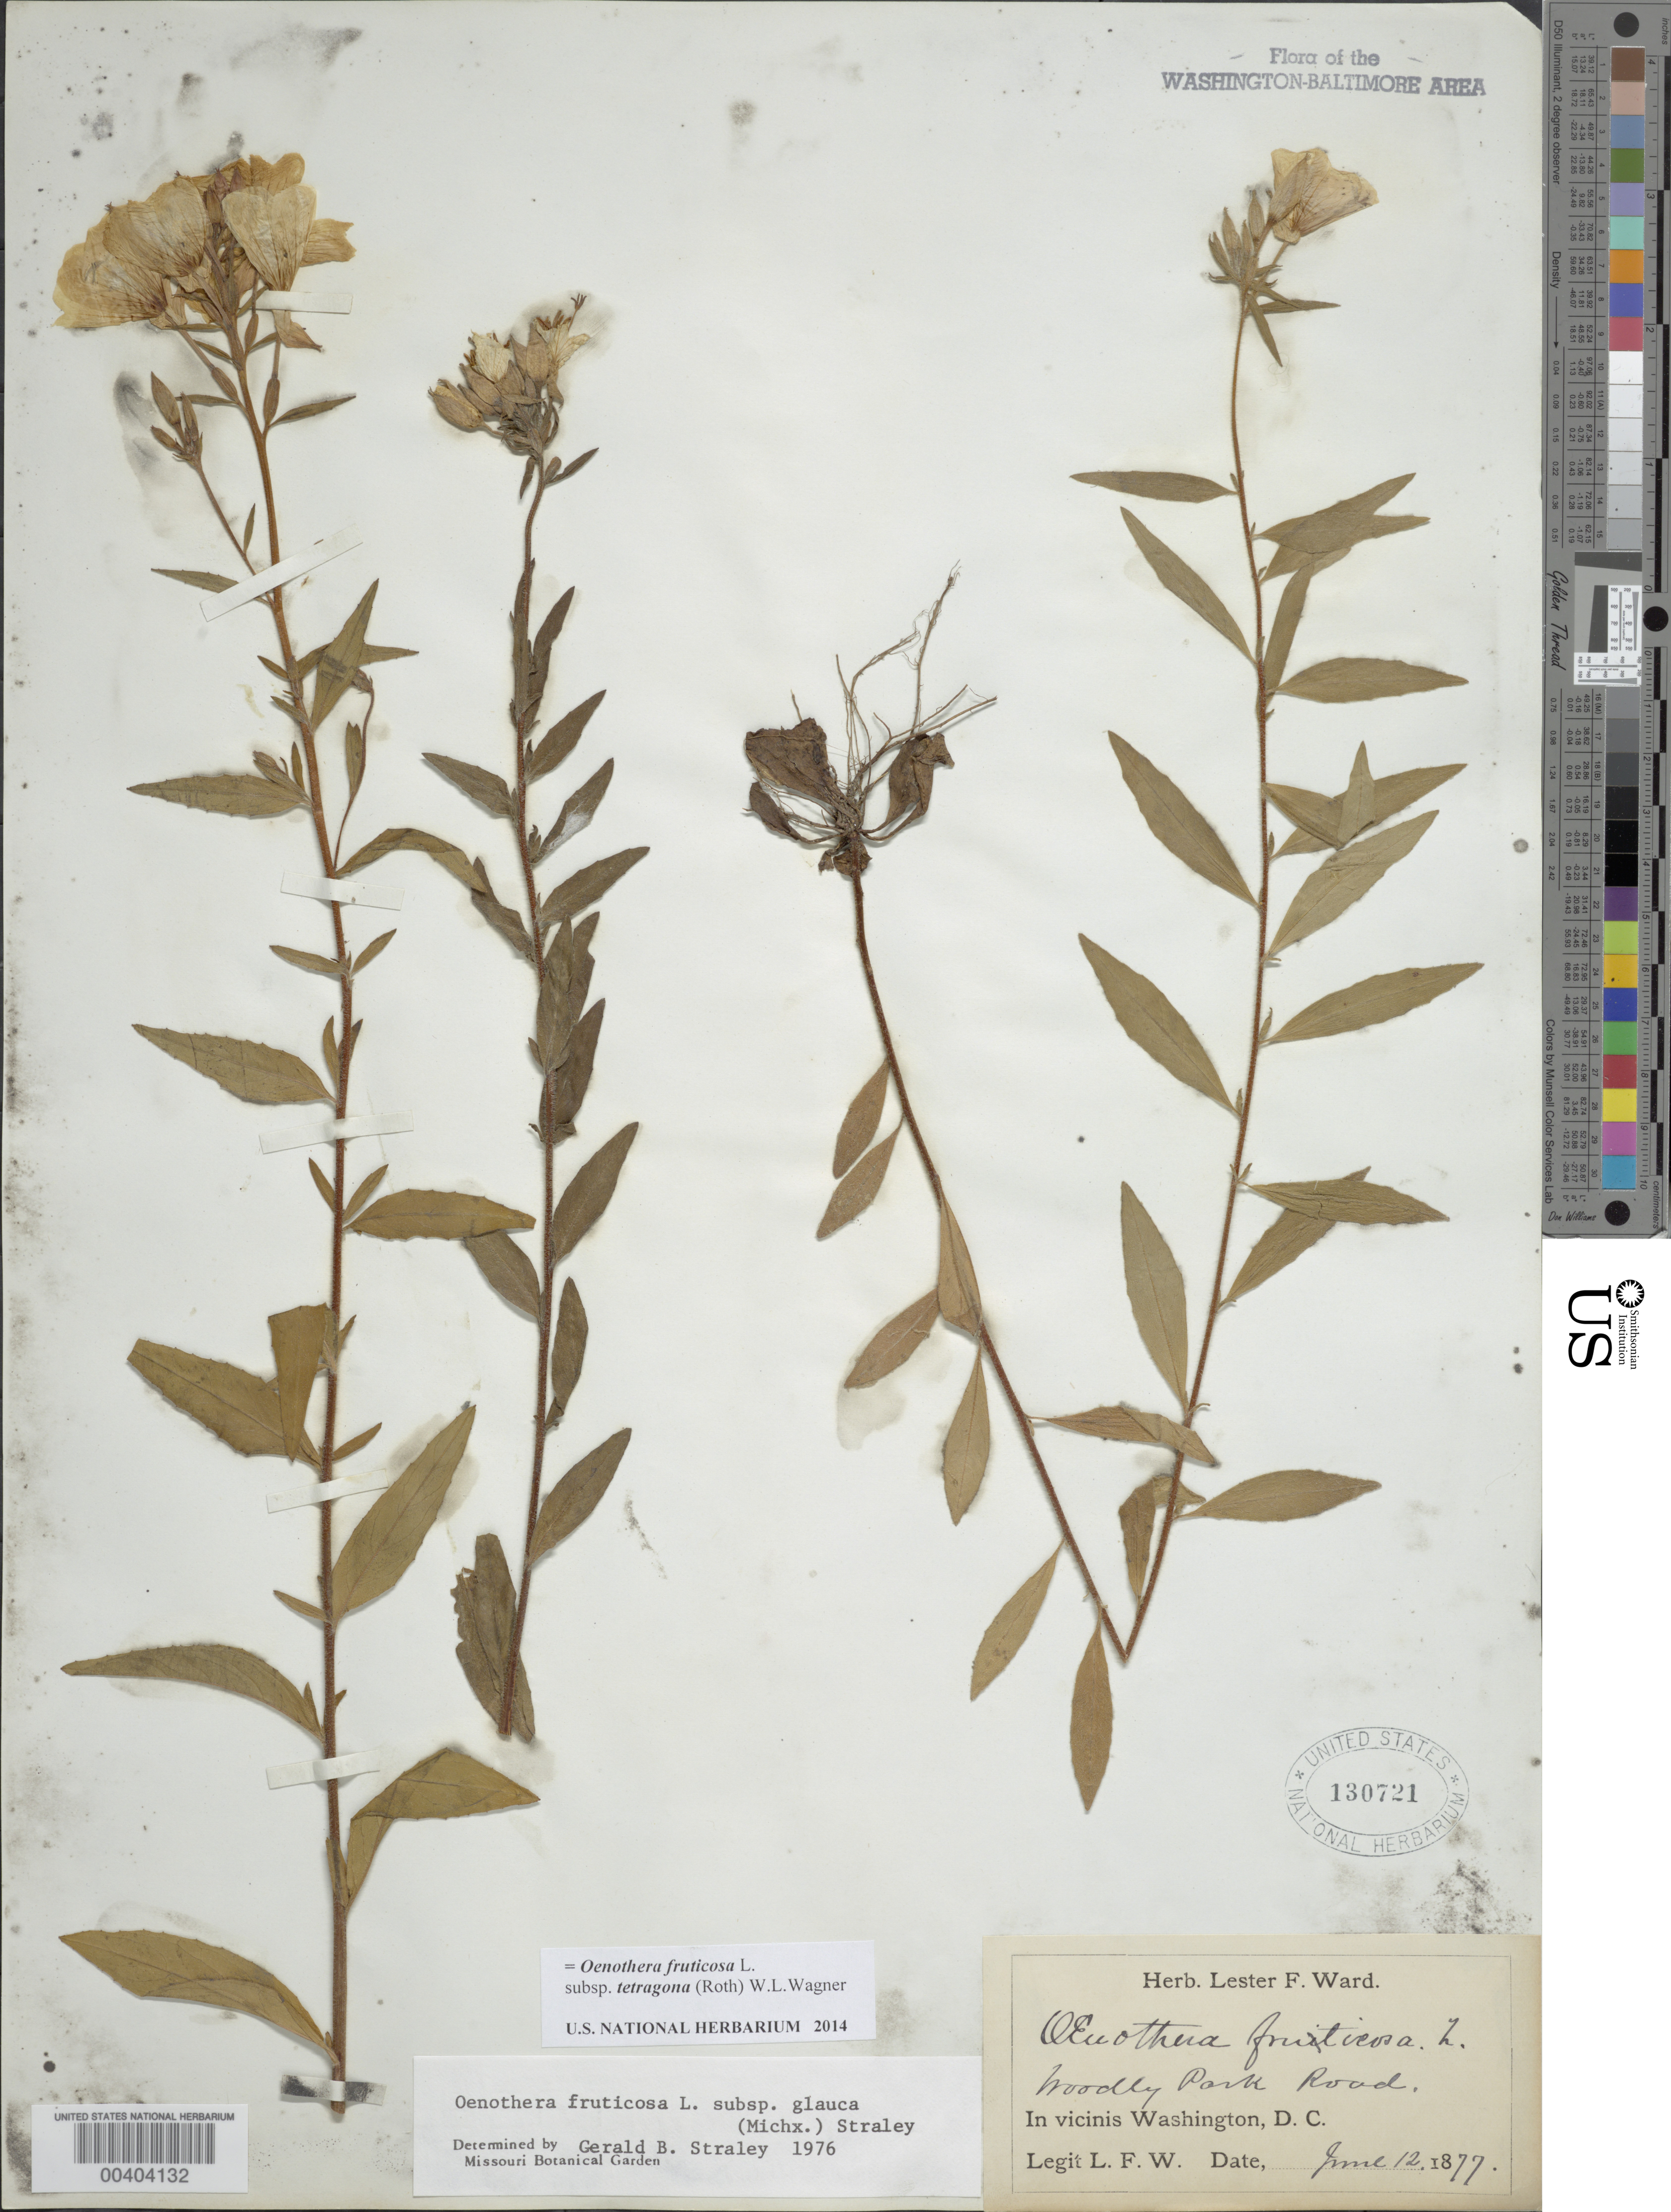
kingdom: Plantae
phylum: Tracheophyta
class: Magnoliopsida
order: Myrtales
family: Onagraceae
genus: Oenothera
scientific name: Oenothera fruticosa subsp. tetragona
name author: (Roth) W.L. Wagner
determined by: Wagner, W. L., (BOT), Smithsonian Institution - National Museum of Natural History (UNITED STATES)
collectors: L. F. Ward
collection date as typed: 12 Jun 1877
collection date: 1877-06-12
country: United States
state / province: District of Columbia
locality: Woodley Park road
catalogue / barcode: US 130721